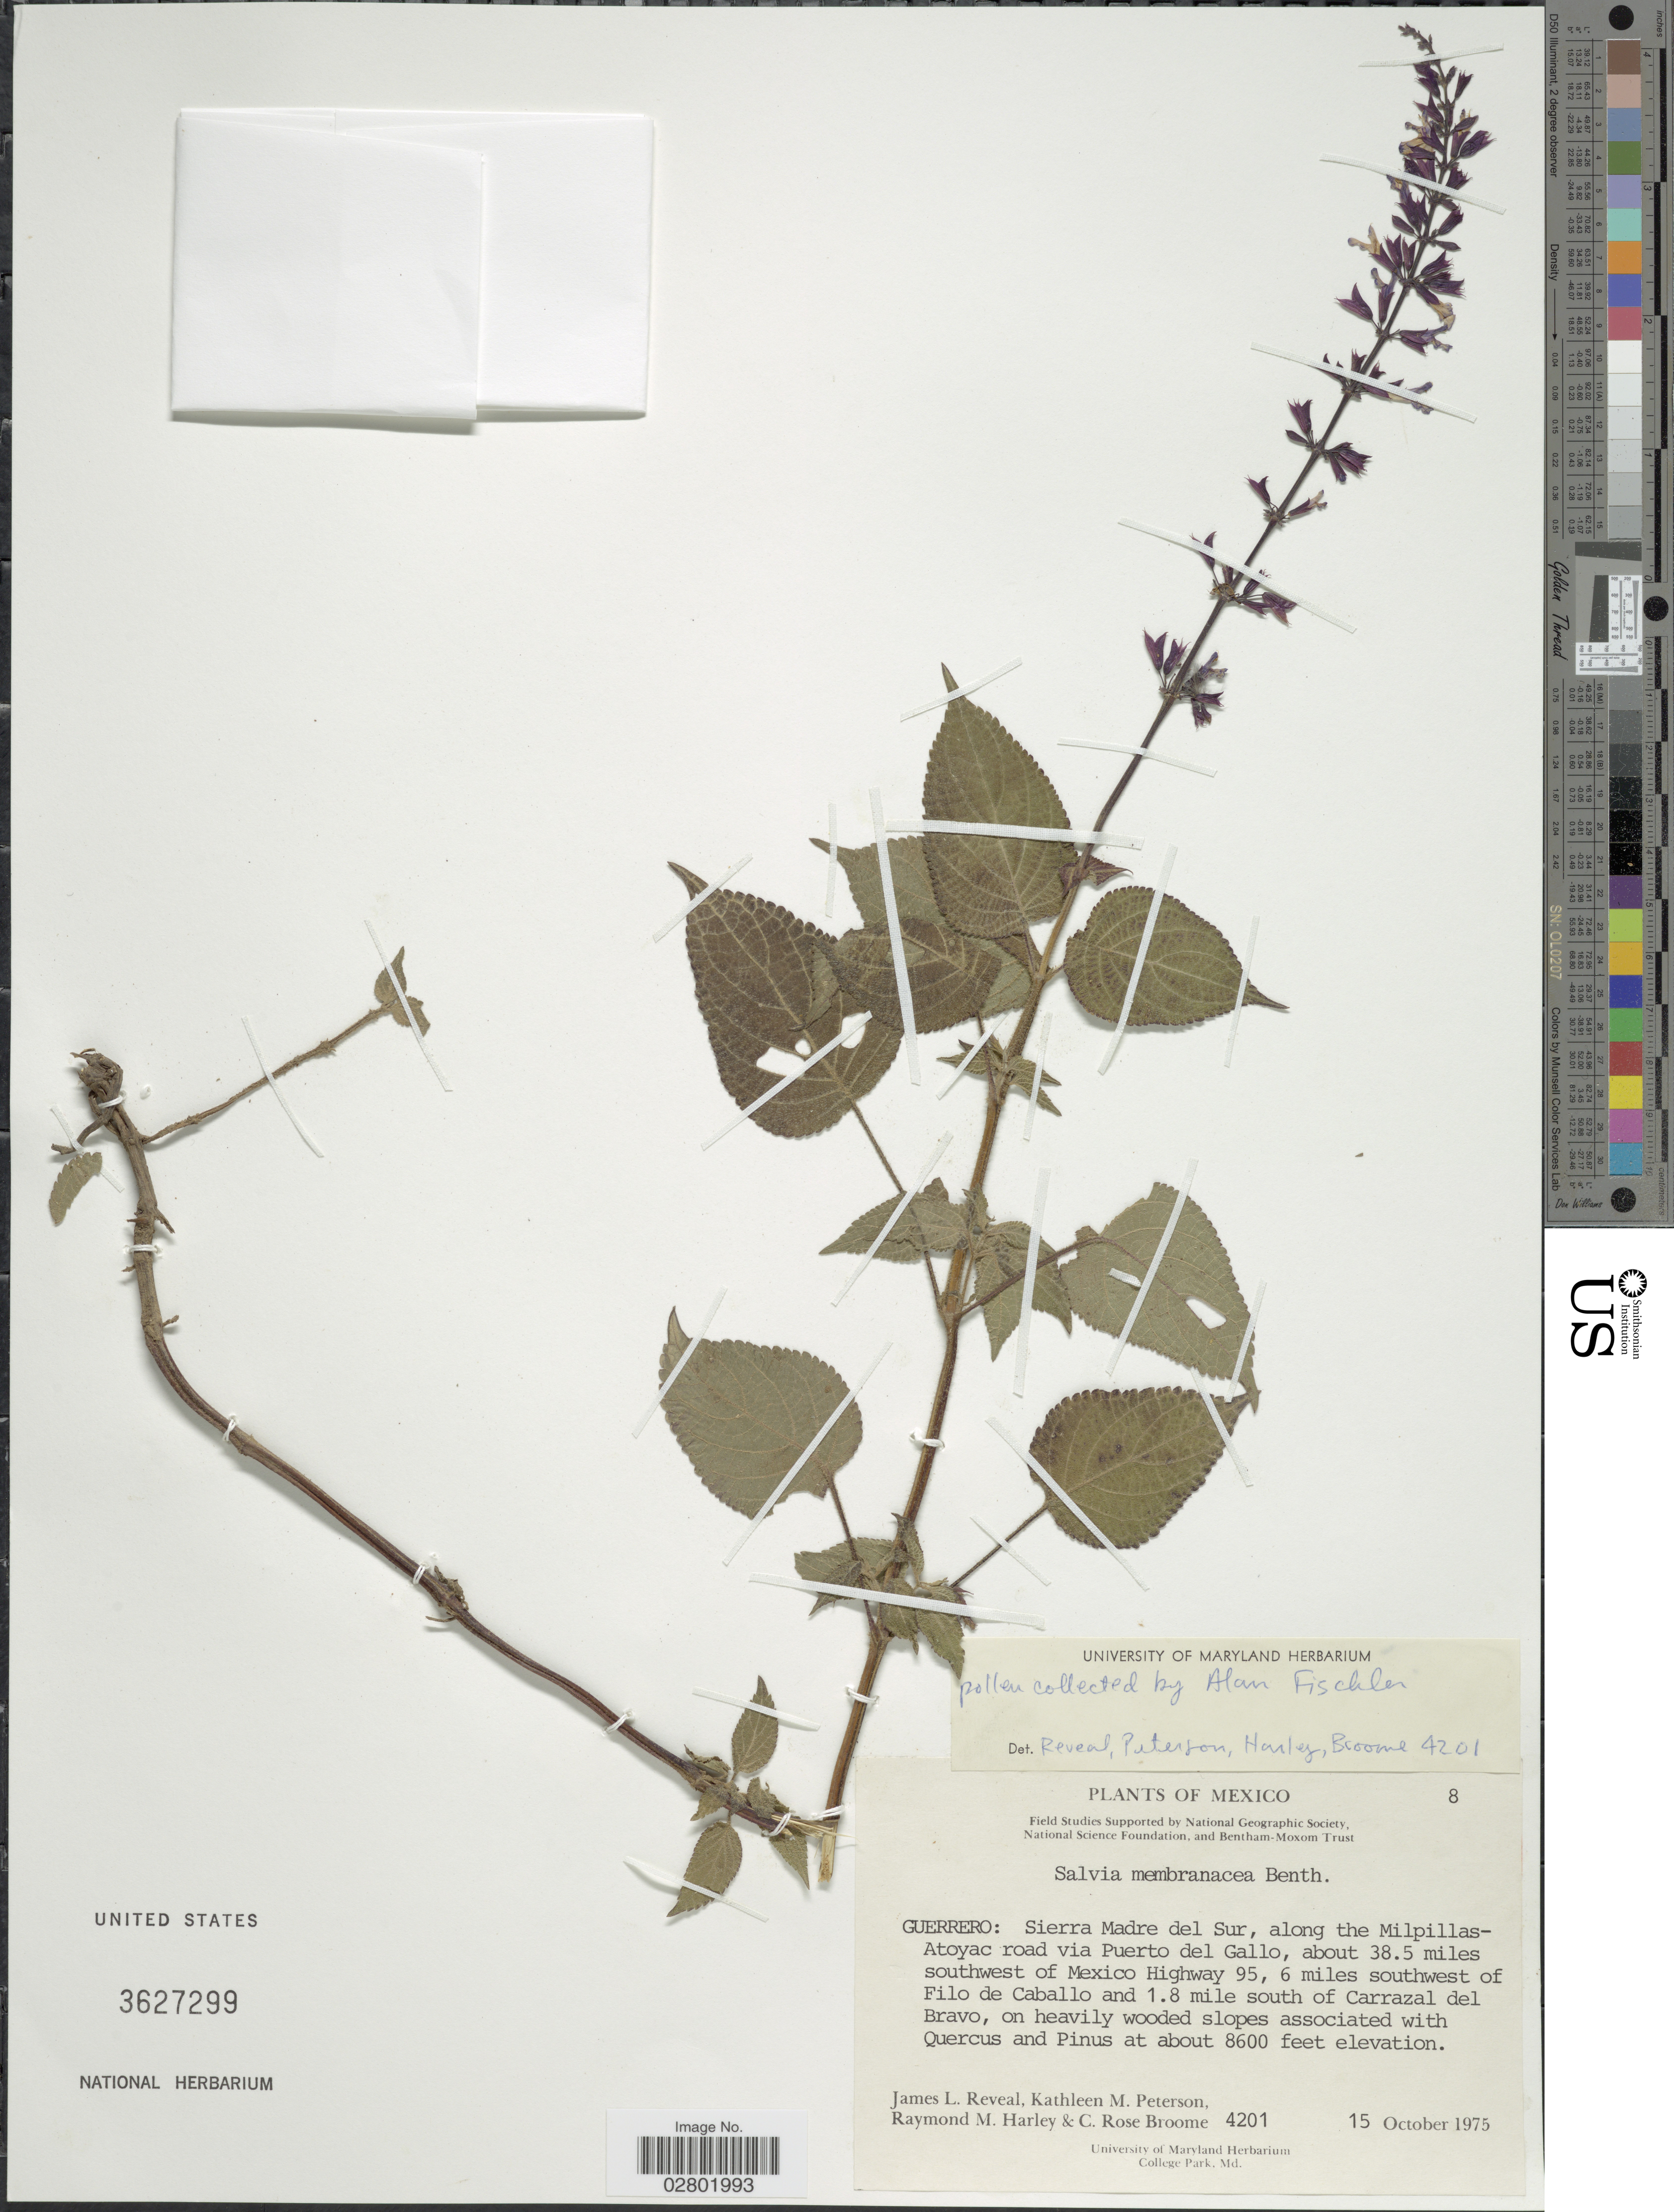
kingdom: Plantae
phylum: Tracheophyta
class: Magnoliopsida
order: Lamiales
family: Lamiaceae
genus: Salvia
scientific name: Salvia membranacea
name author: Benth.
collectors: J. L. Reveal, K. Peterson, R. M. Harley & C. R. Broome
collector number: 4201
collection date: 1975-10-15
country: Mexico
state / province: Guerrero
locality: Sierra Madre del Sur, along the Milpillas-Atoyac road via Puerto del Gallo, about 38.5 miles southwest of Mexico Highway 95, 6 miles southwest of Filo de Caballo and 1.8 mile south of Carrazal del Bravo.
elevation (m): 2621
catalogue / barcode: US 3627299